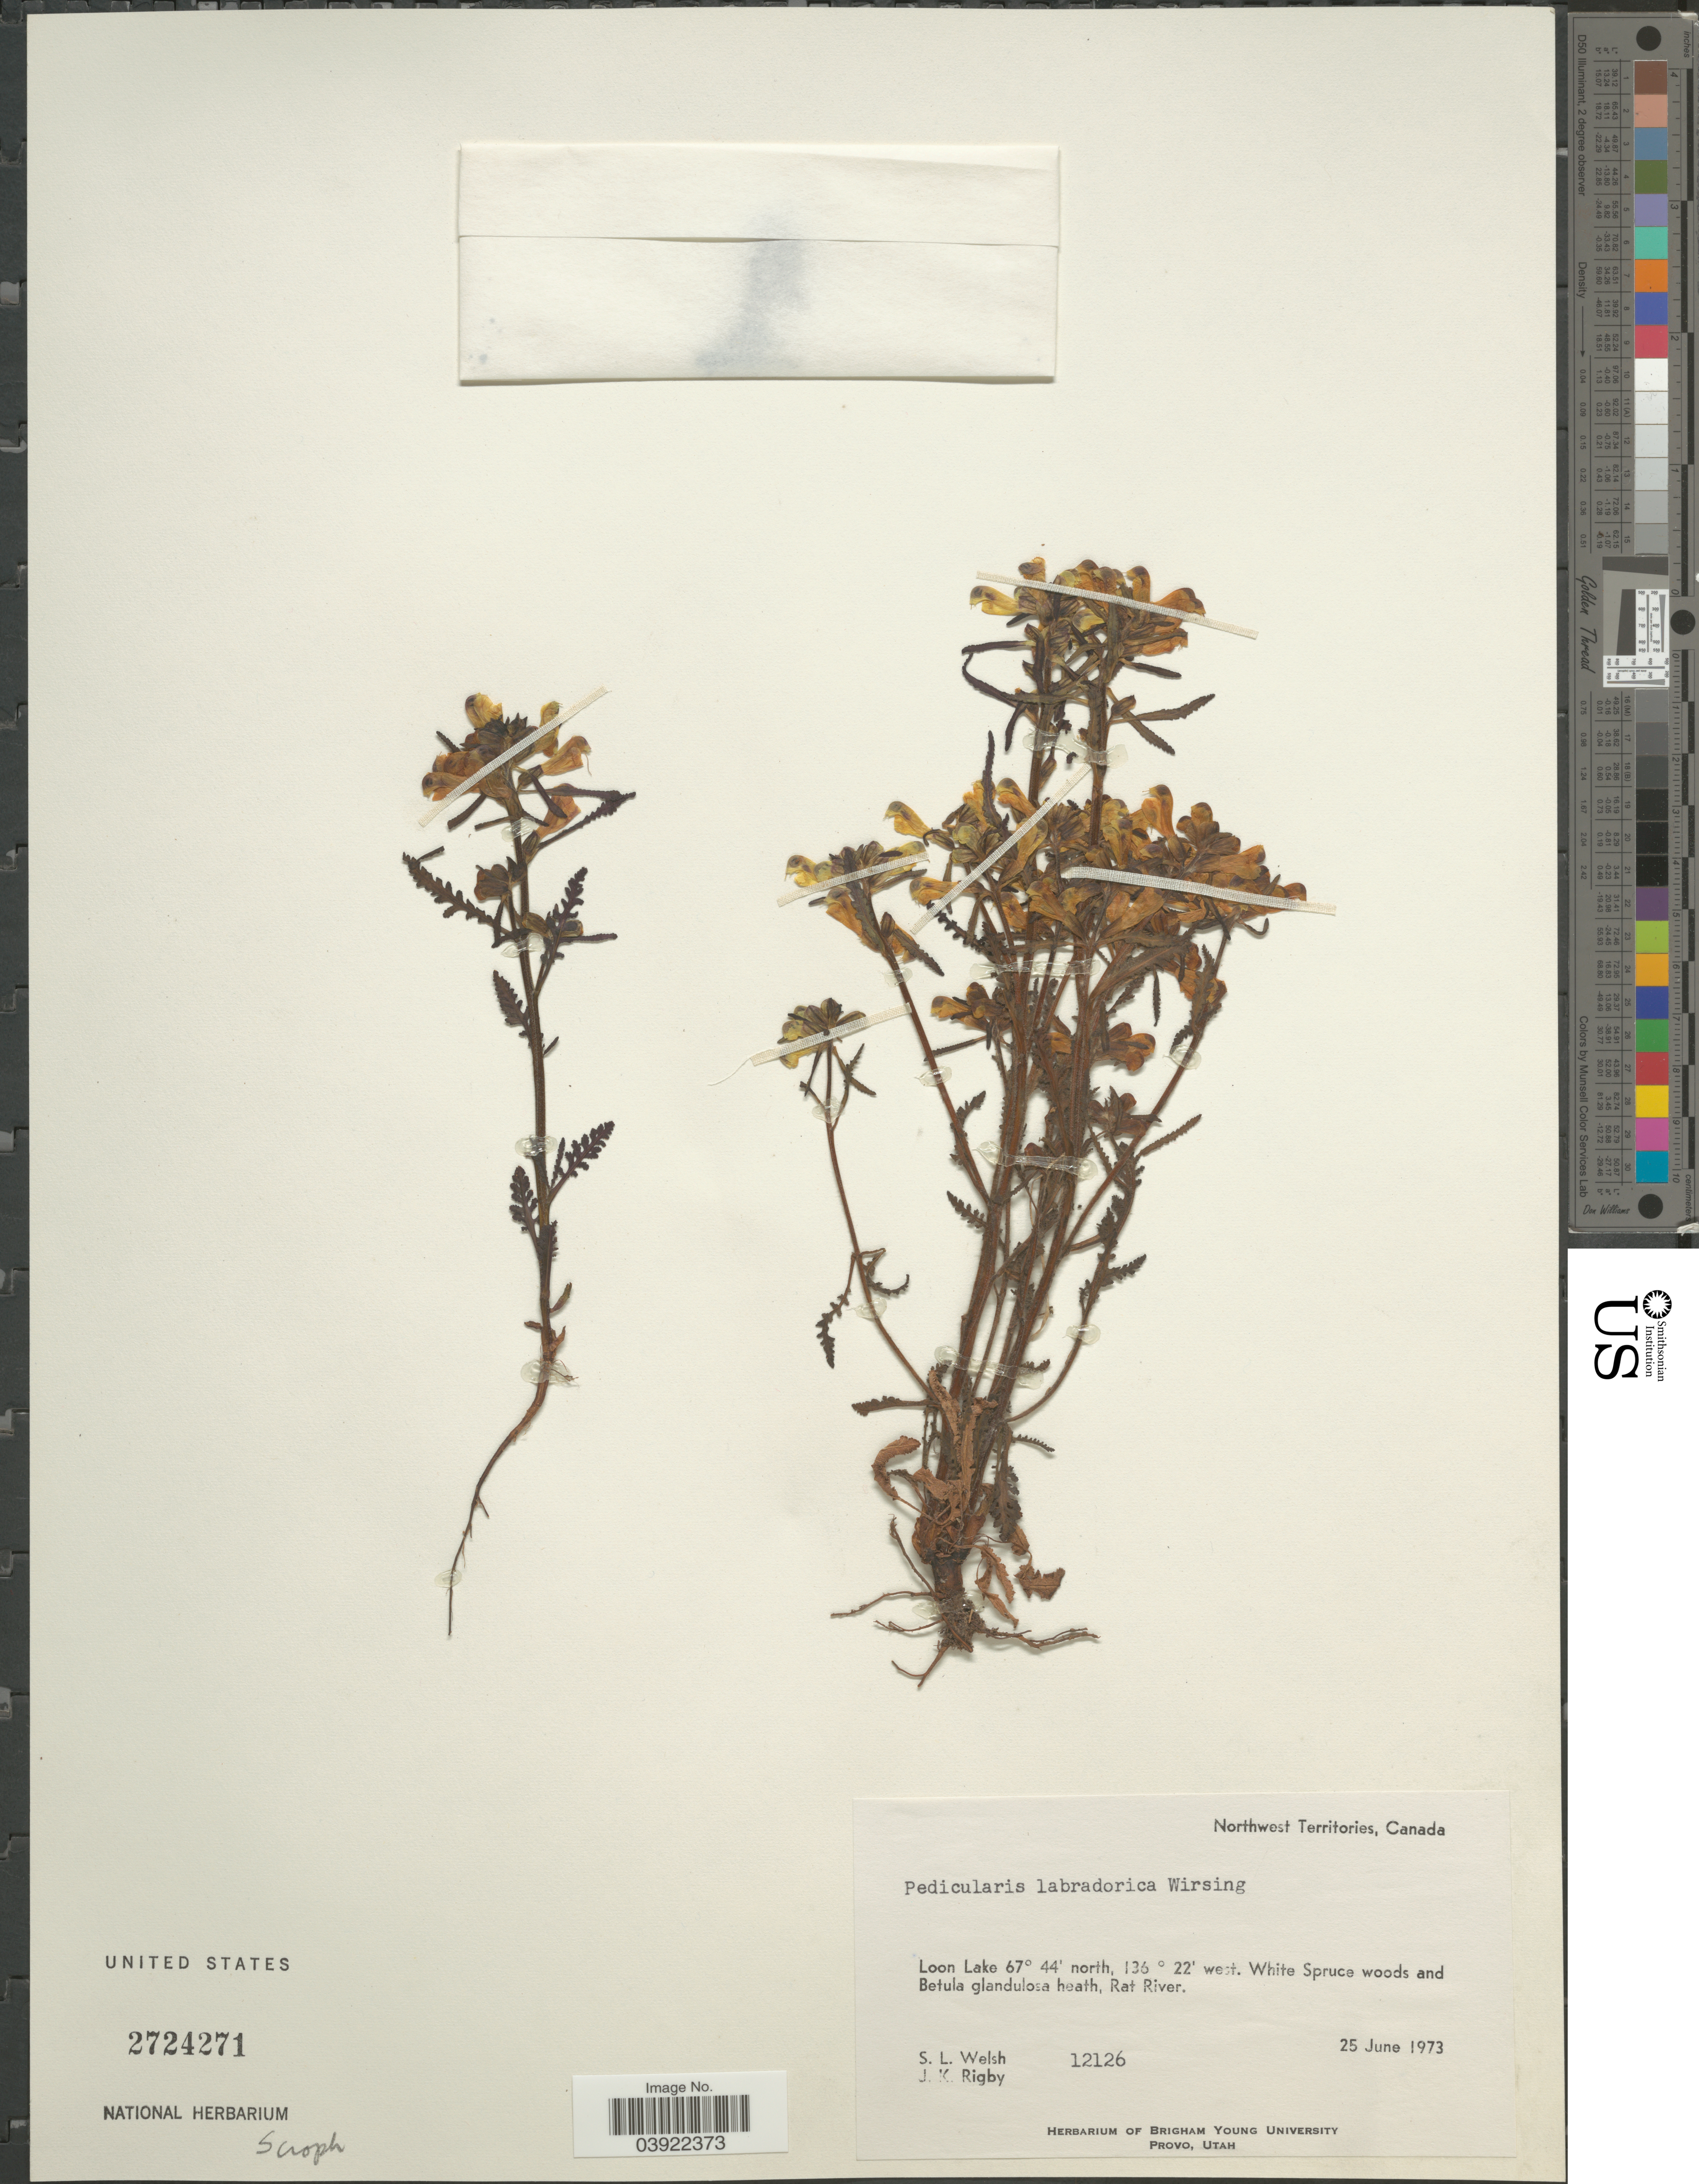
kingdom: Plantae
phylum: Tracheophyta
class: Magnoliopsida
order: Lamiales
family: Orobanchaceae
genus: Pedicularis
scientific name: Pedicularis labradorica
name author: Wirsing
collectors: S. Welsh & J. Rigby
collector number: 12126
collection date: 1973-06-25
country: Canada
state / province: Northwest Territories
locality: Loon Lake. White Spruce woods and Betula glandulosa heath, Rat River.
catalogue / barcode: US 2724271